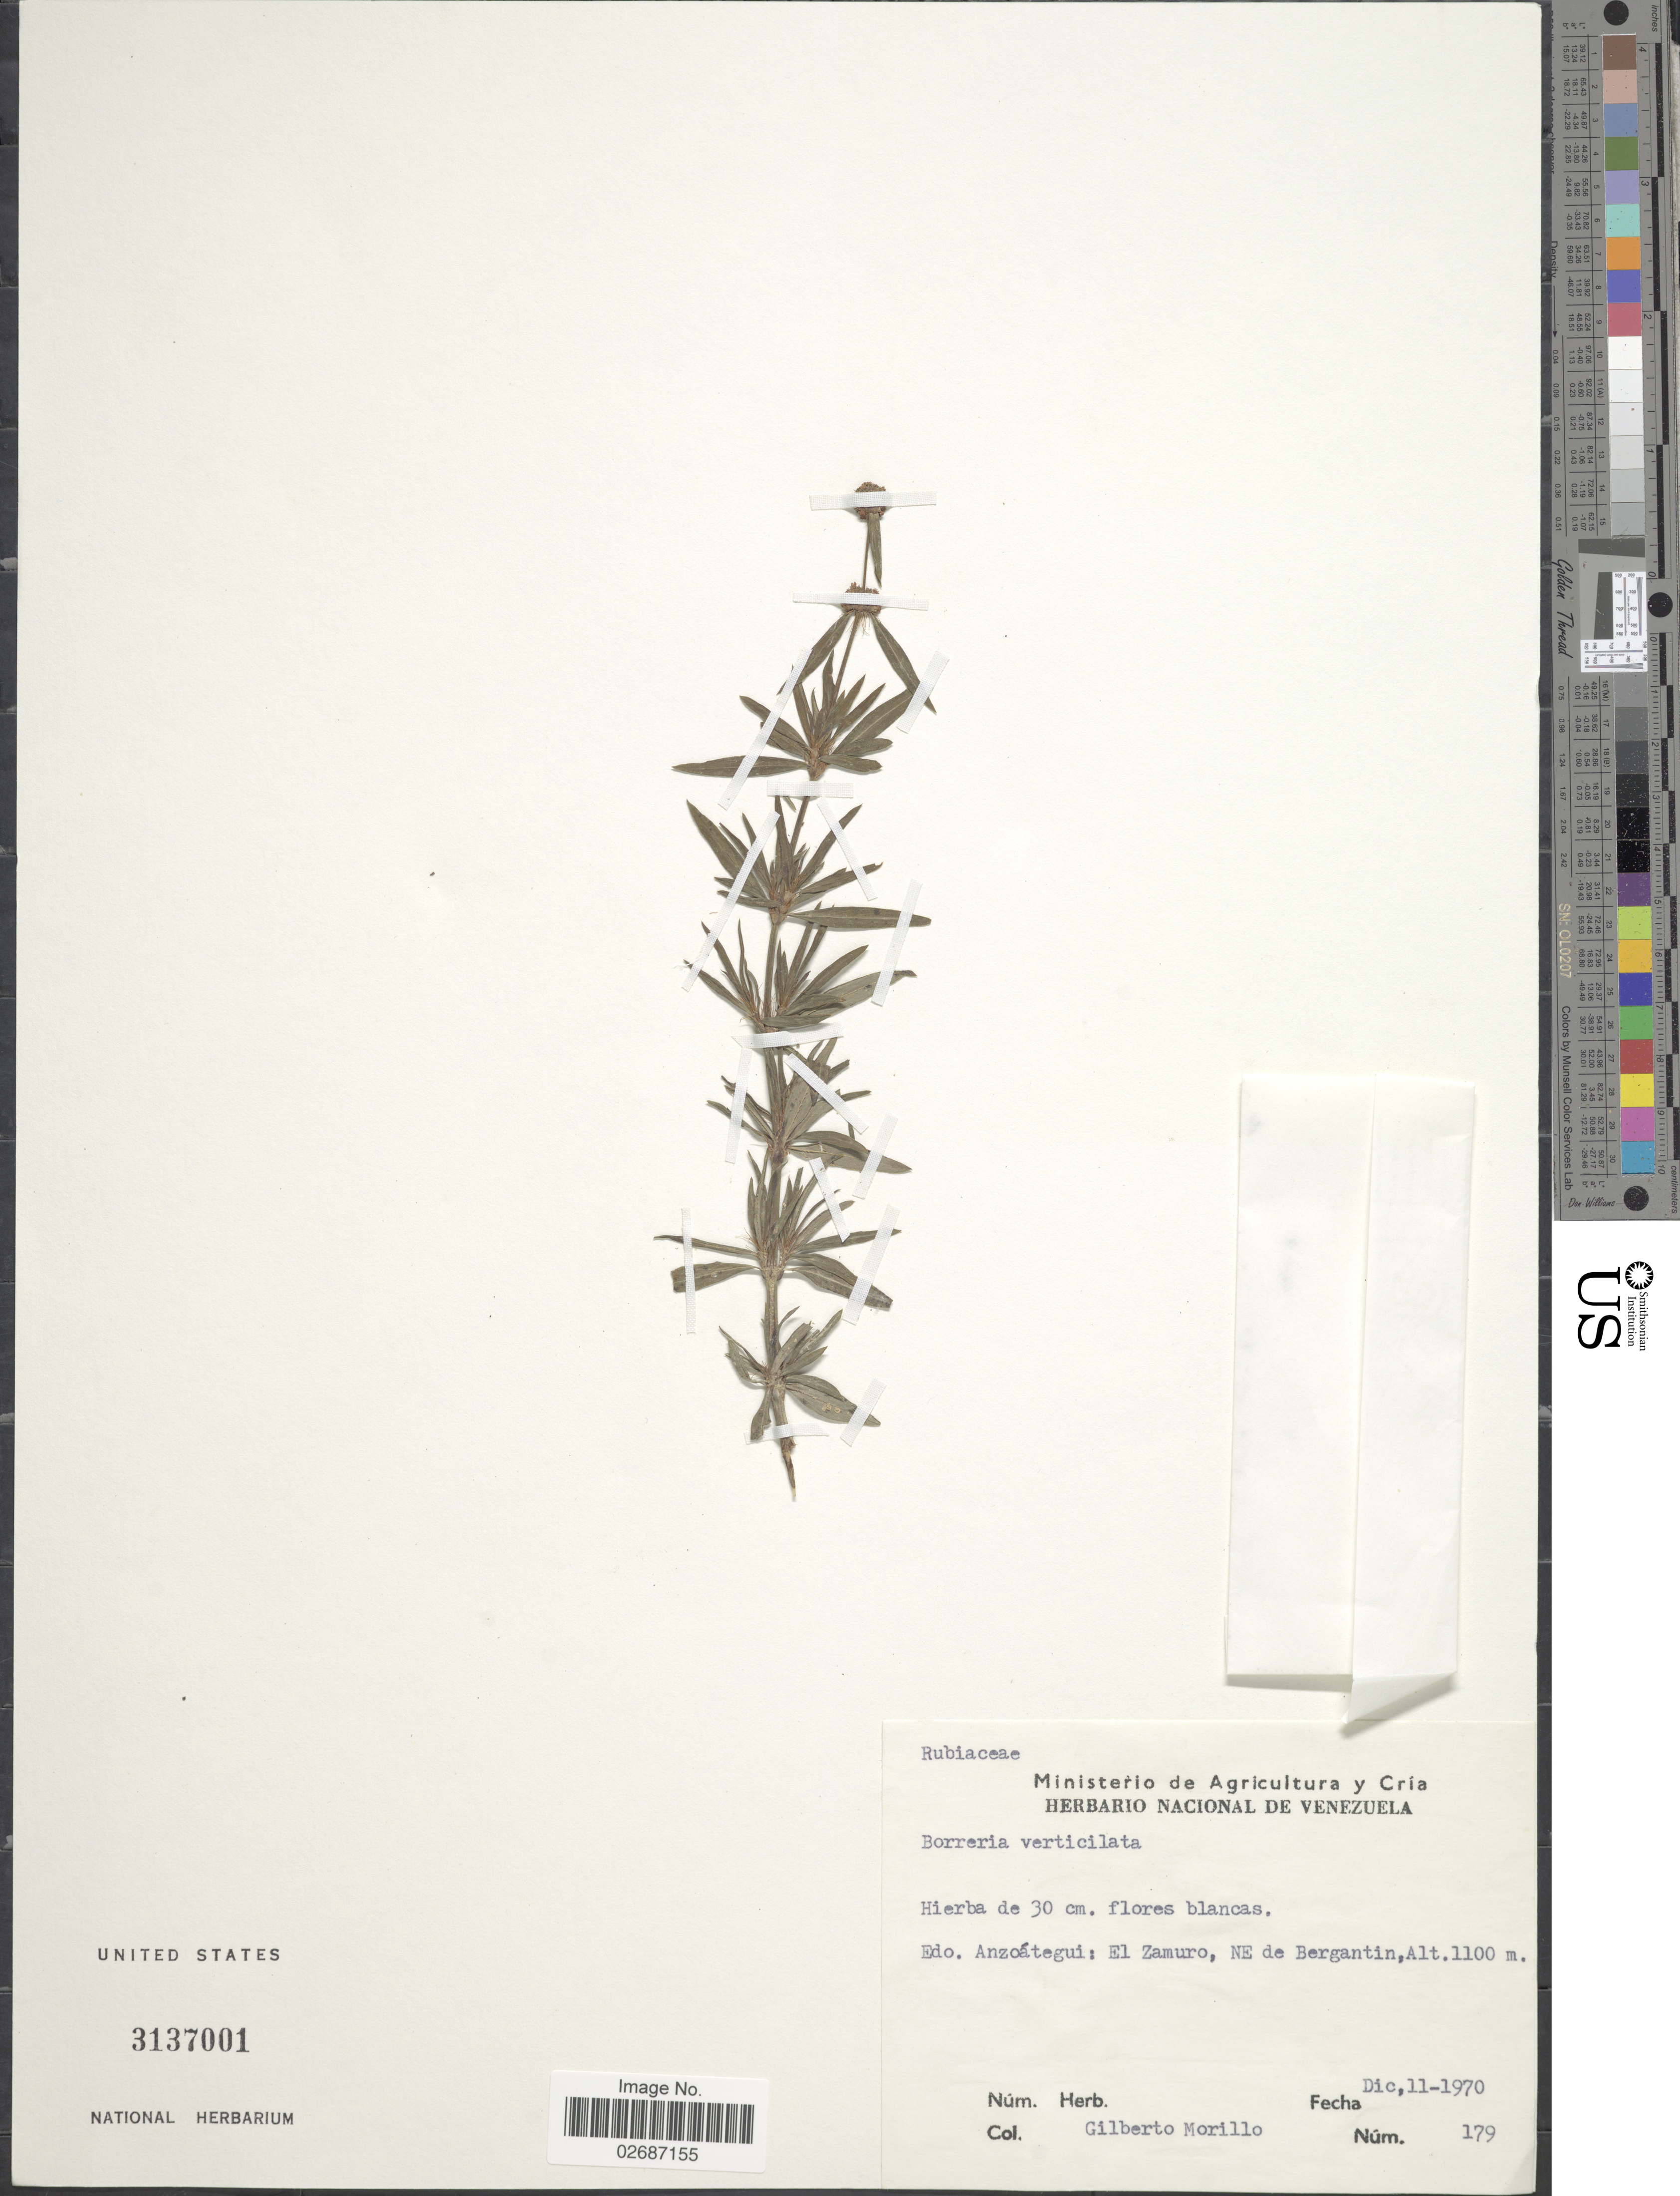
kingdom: Plantae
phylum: Tracheophyta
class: Magnoliopsida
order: Gentianales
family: Rubiaceae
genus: Borreria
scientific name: Borreria verticillata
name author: (L.) G. Mey.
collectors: G. N. Morillo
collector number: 179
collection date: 1970-12-11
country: Venezuela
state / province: Anzoategui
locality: El Zamuro, NE de Bergantin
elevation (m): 1100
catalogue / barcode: US 3137001